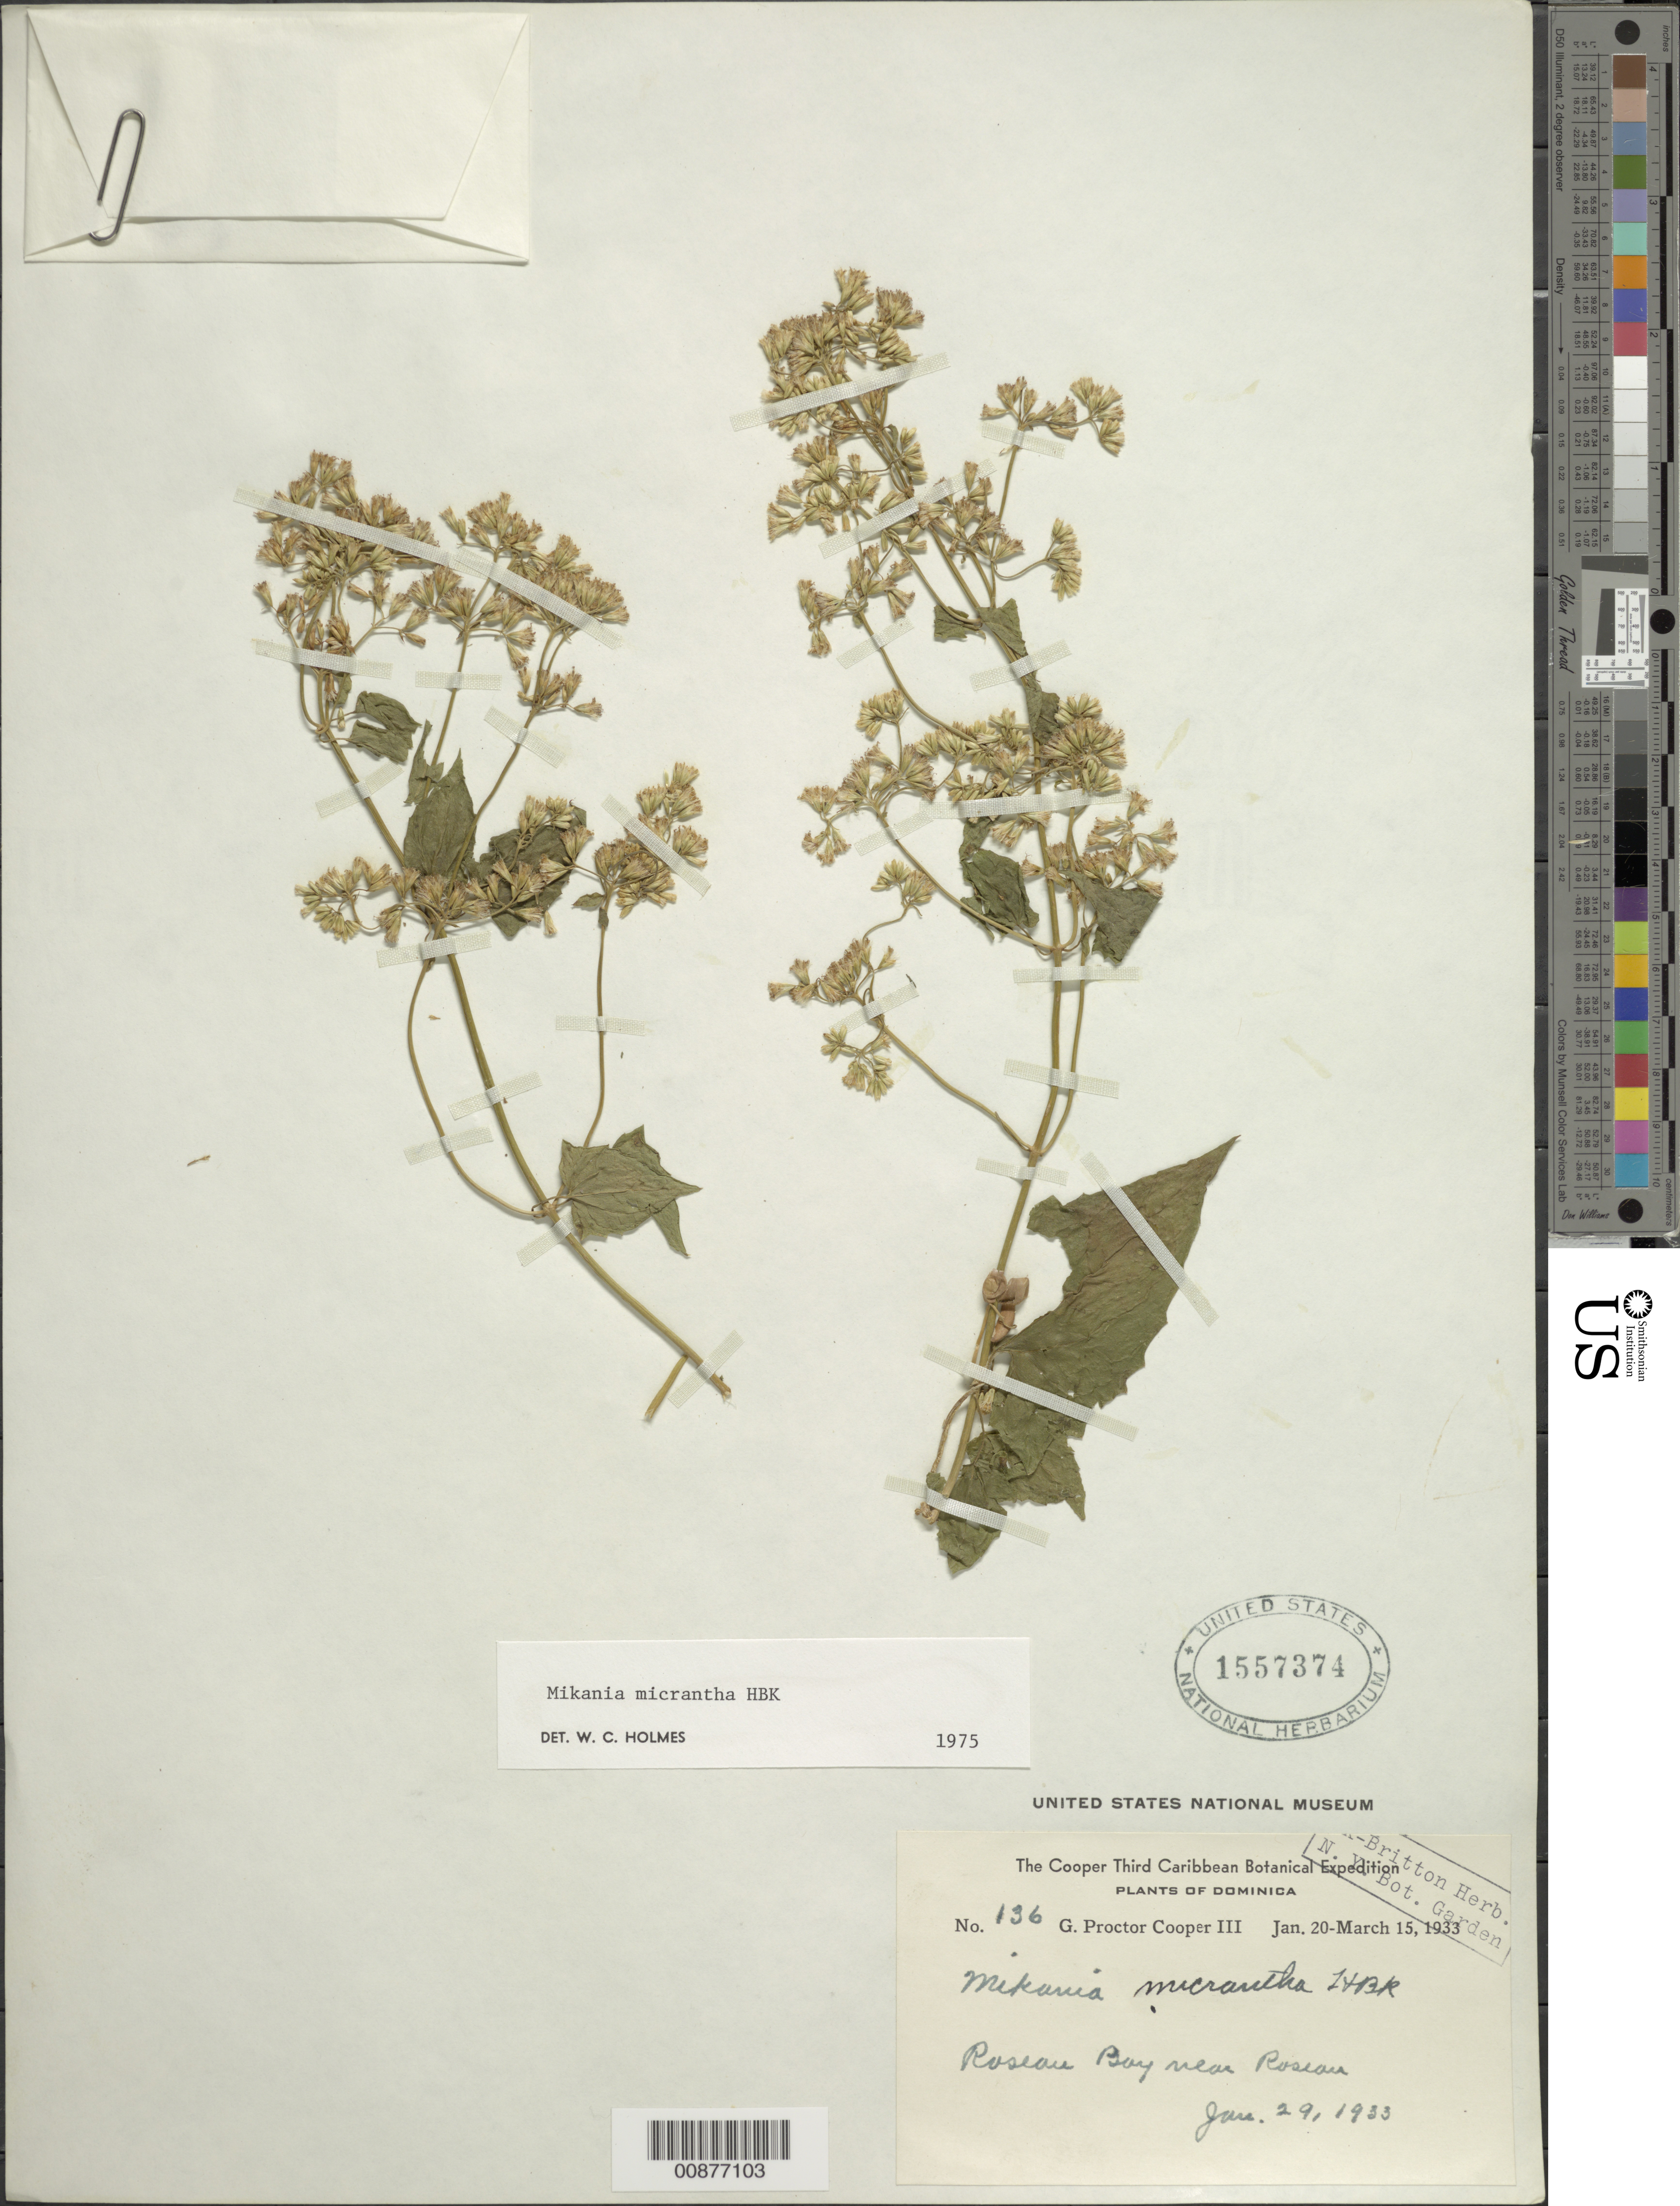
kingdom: Plantae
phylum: Tracheophyta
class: Magnoliopsida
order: Asterales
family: Asteraceae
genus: Mikania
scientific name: Mikania micrantha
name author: Kunth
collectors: G. Cooper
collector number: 136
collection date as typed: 29 Jan 1933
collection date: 1933-01-29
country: Dominica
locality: Roseau Bay near Roseau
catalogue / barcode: US 1557374